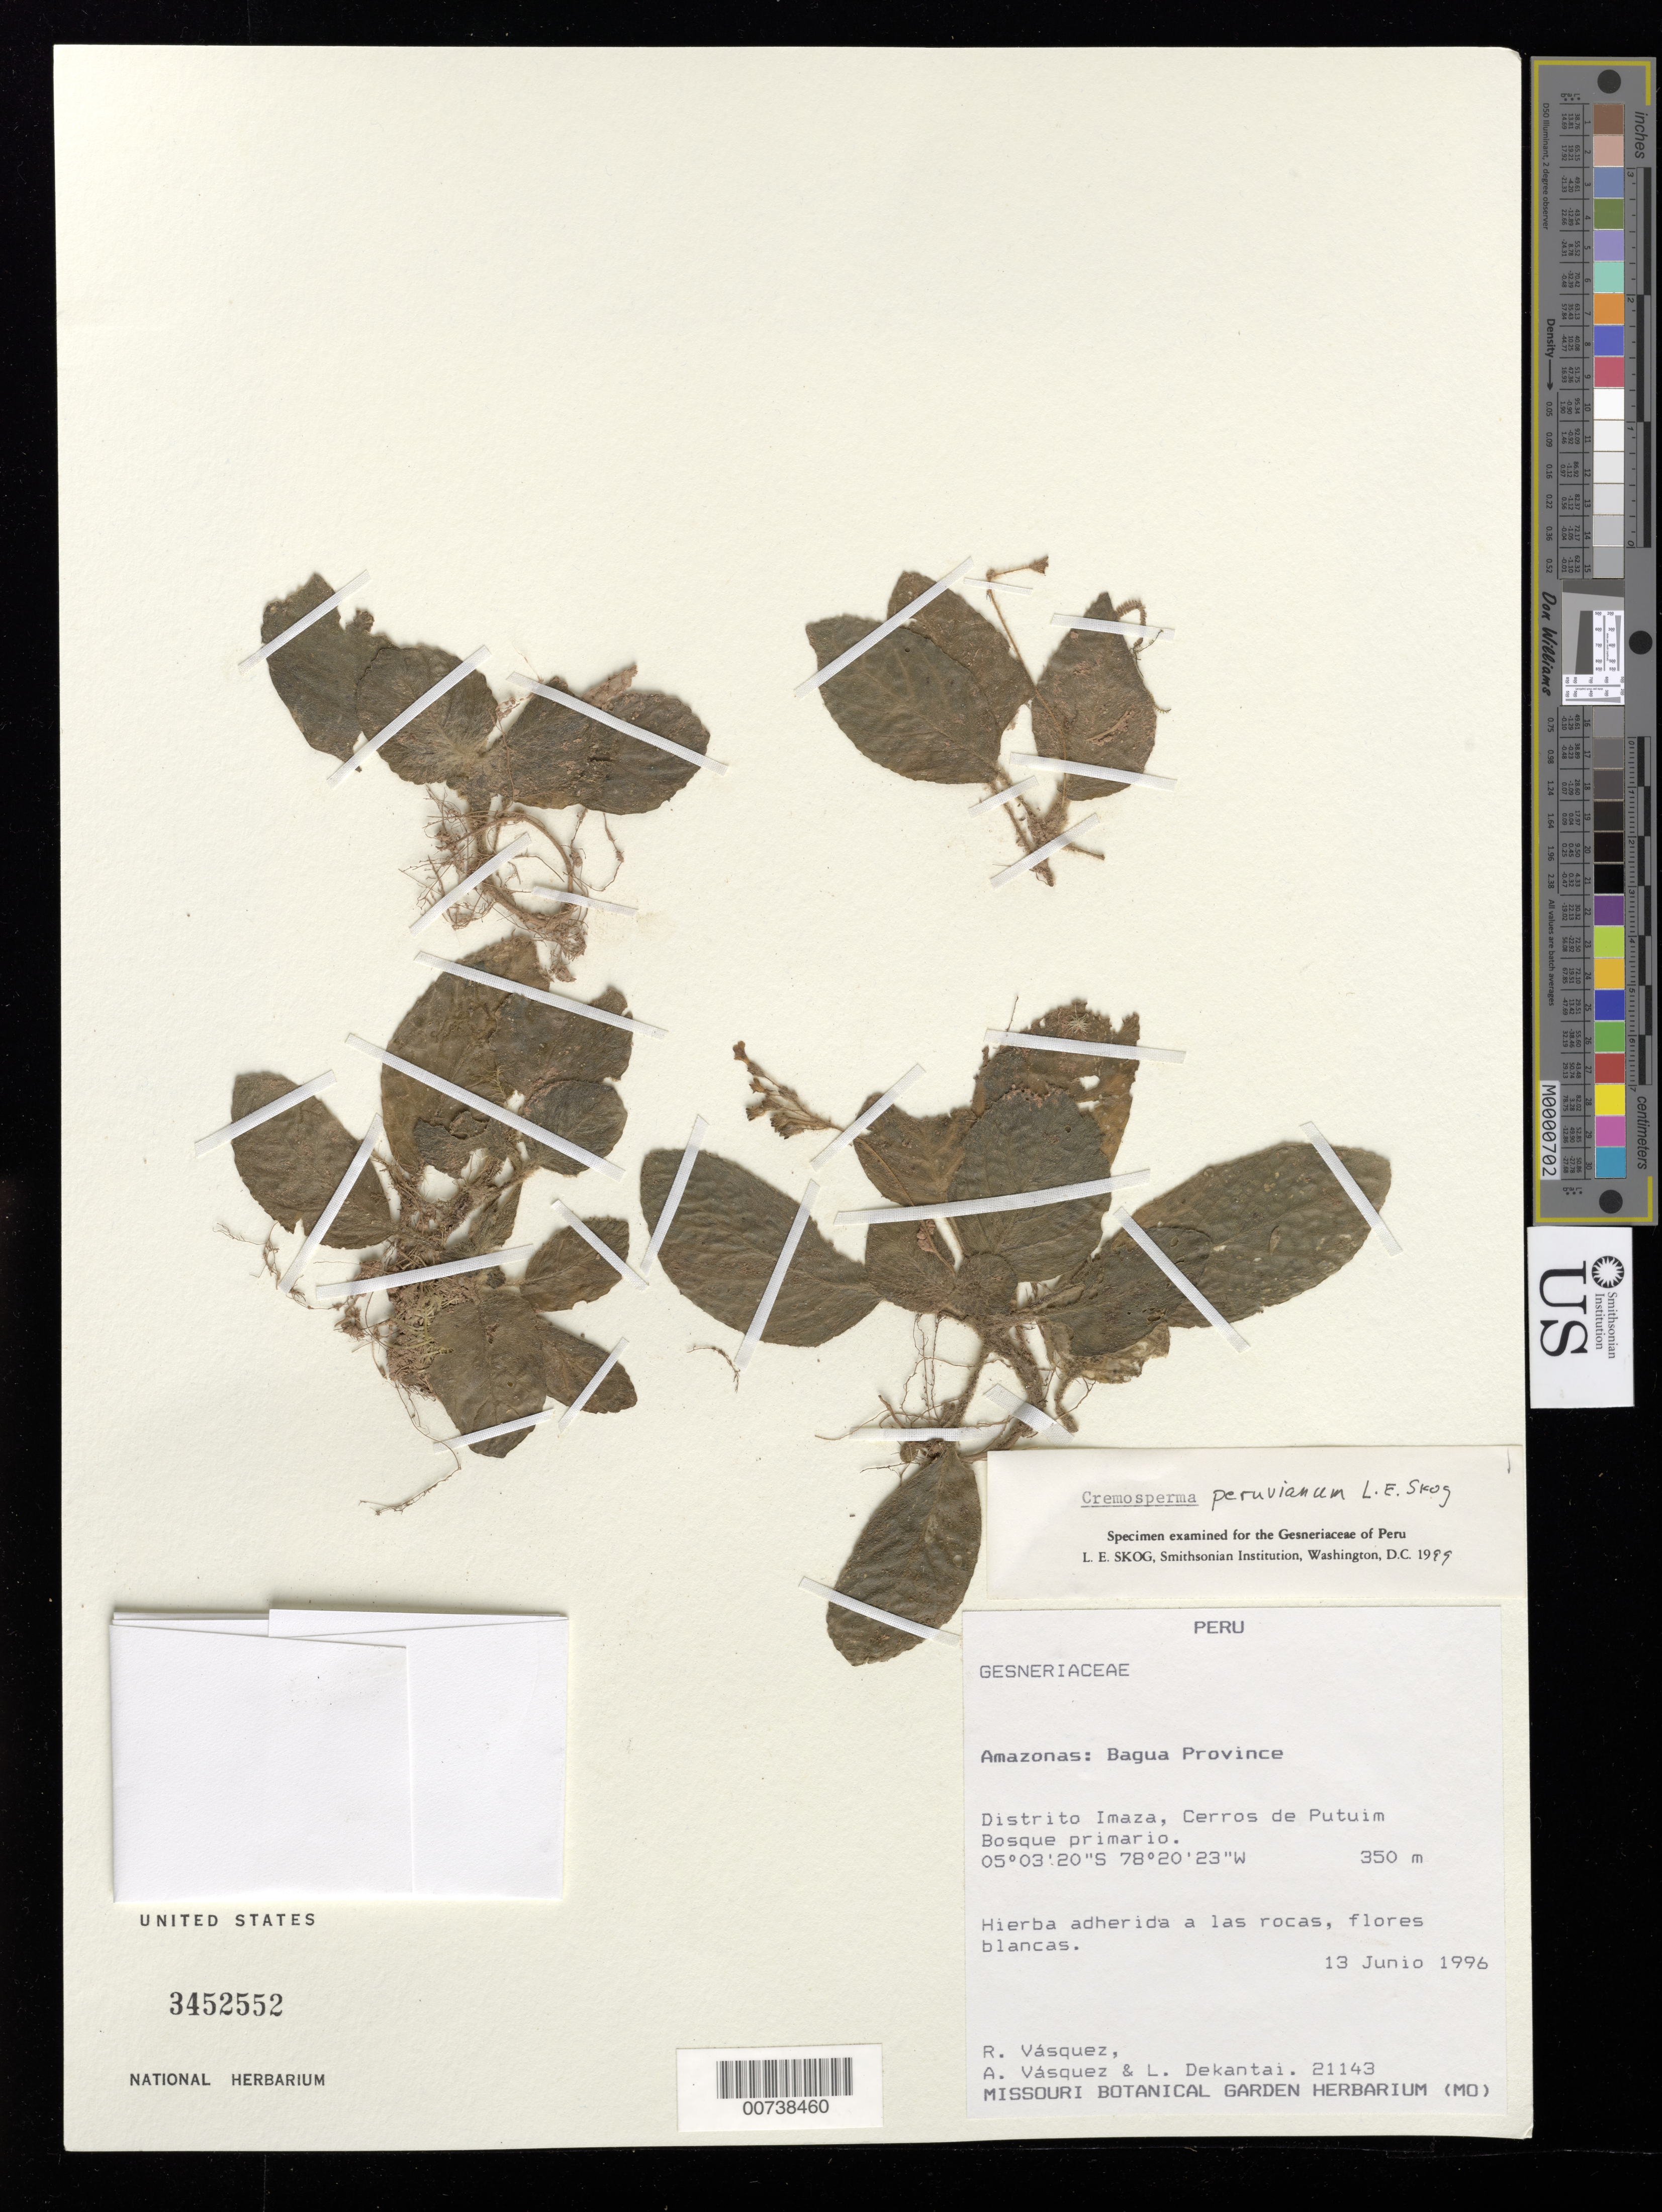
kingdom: Plantae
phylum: Tracheophyta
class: Magnoliopsida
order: Lamiales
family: Gesneriaceae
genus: Cremosperma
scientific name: Cremosperma peruvianum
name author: L.E. Skog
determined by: Skog, Laurence E.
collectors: R. Vásquez, A. Vasquez, P. Stern & L. Dekantai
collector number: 21143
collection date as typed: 13 Jun 1996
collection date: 1996-06-13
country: Peru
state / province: Amazonas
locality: Amazonas: Bagua Province. Distrito Imaza, Cerros de Putuim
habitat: Bosque primario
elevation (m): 350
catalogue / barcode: US 3452552